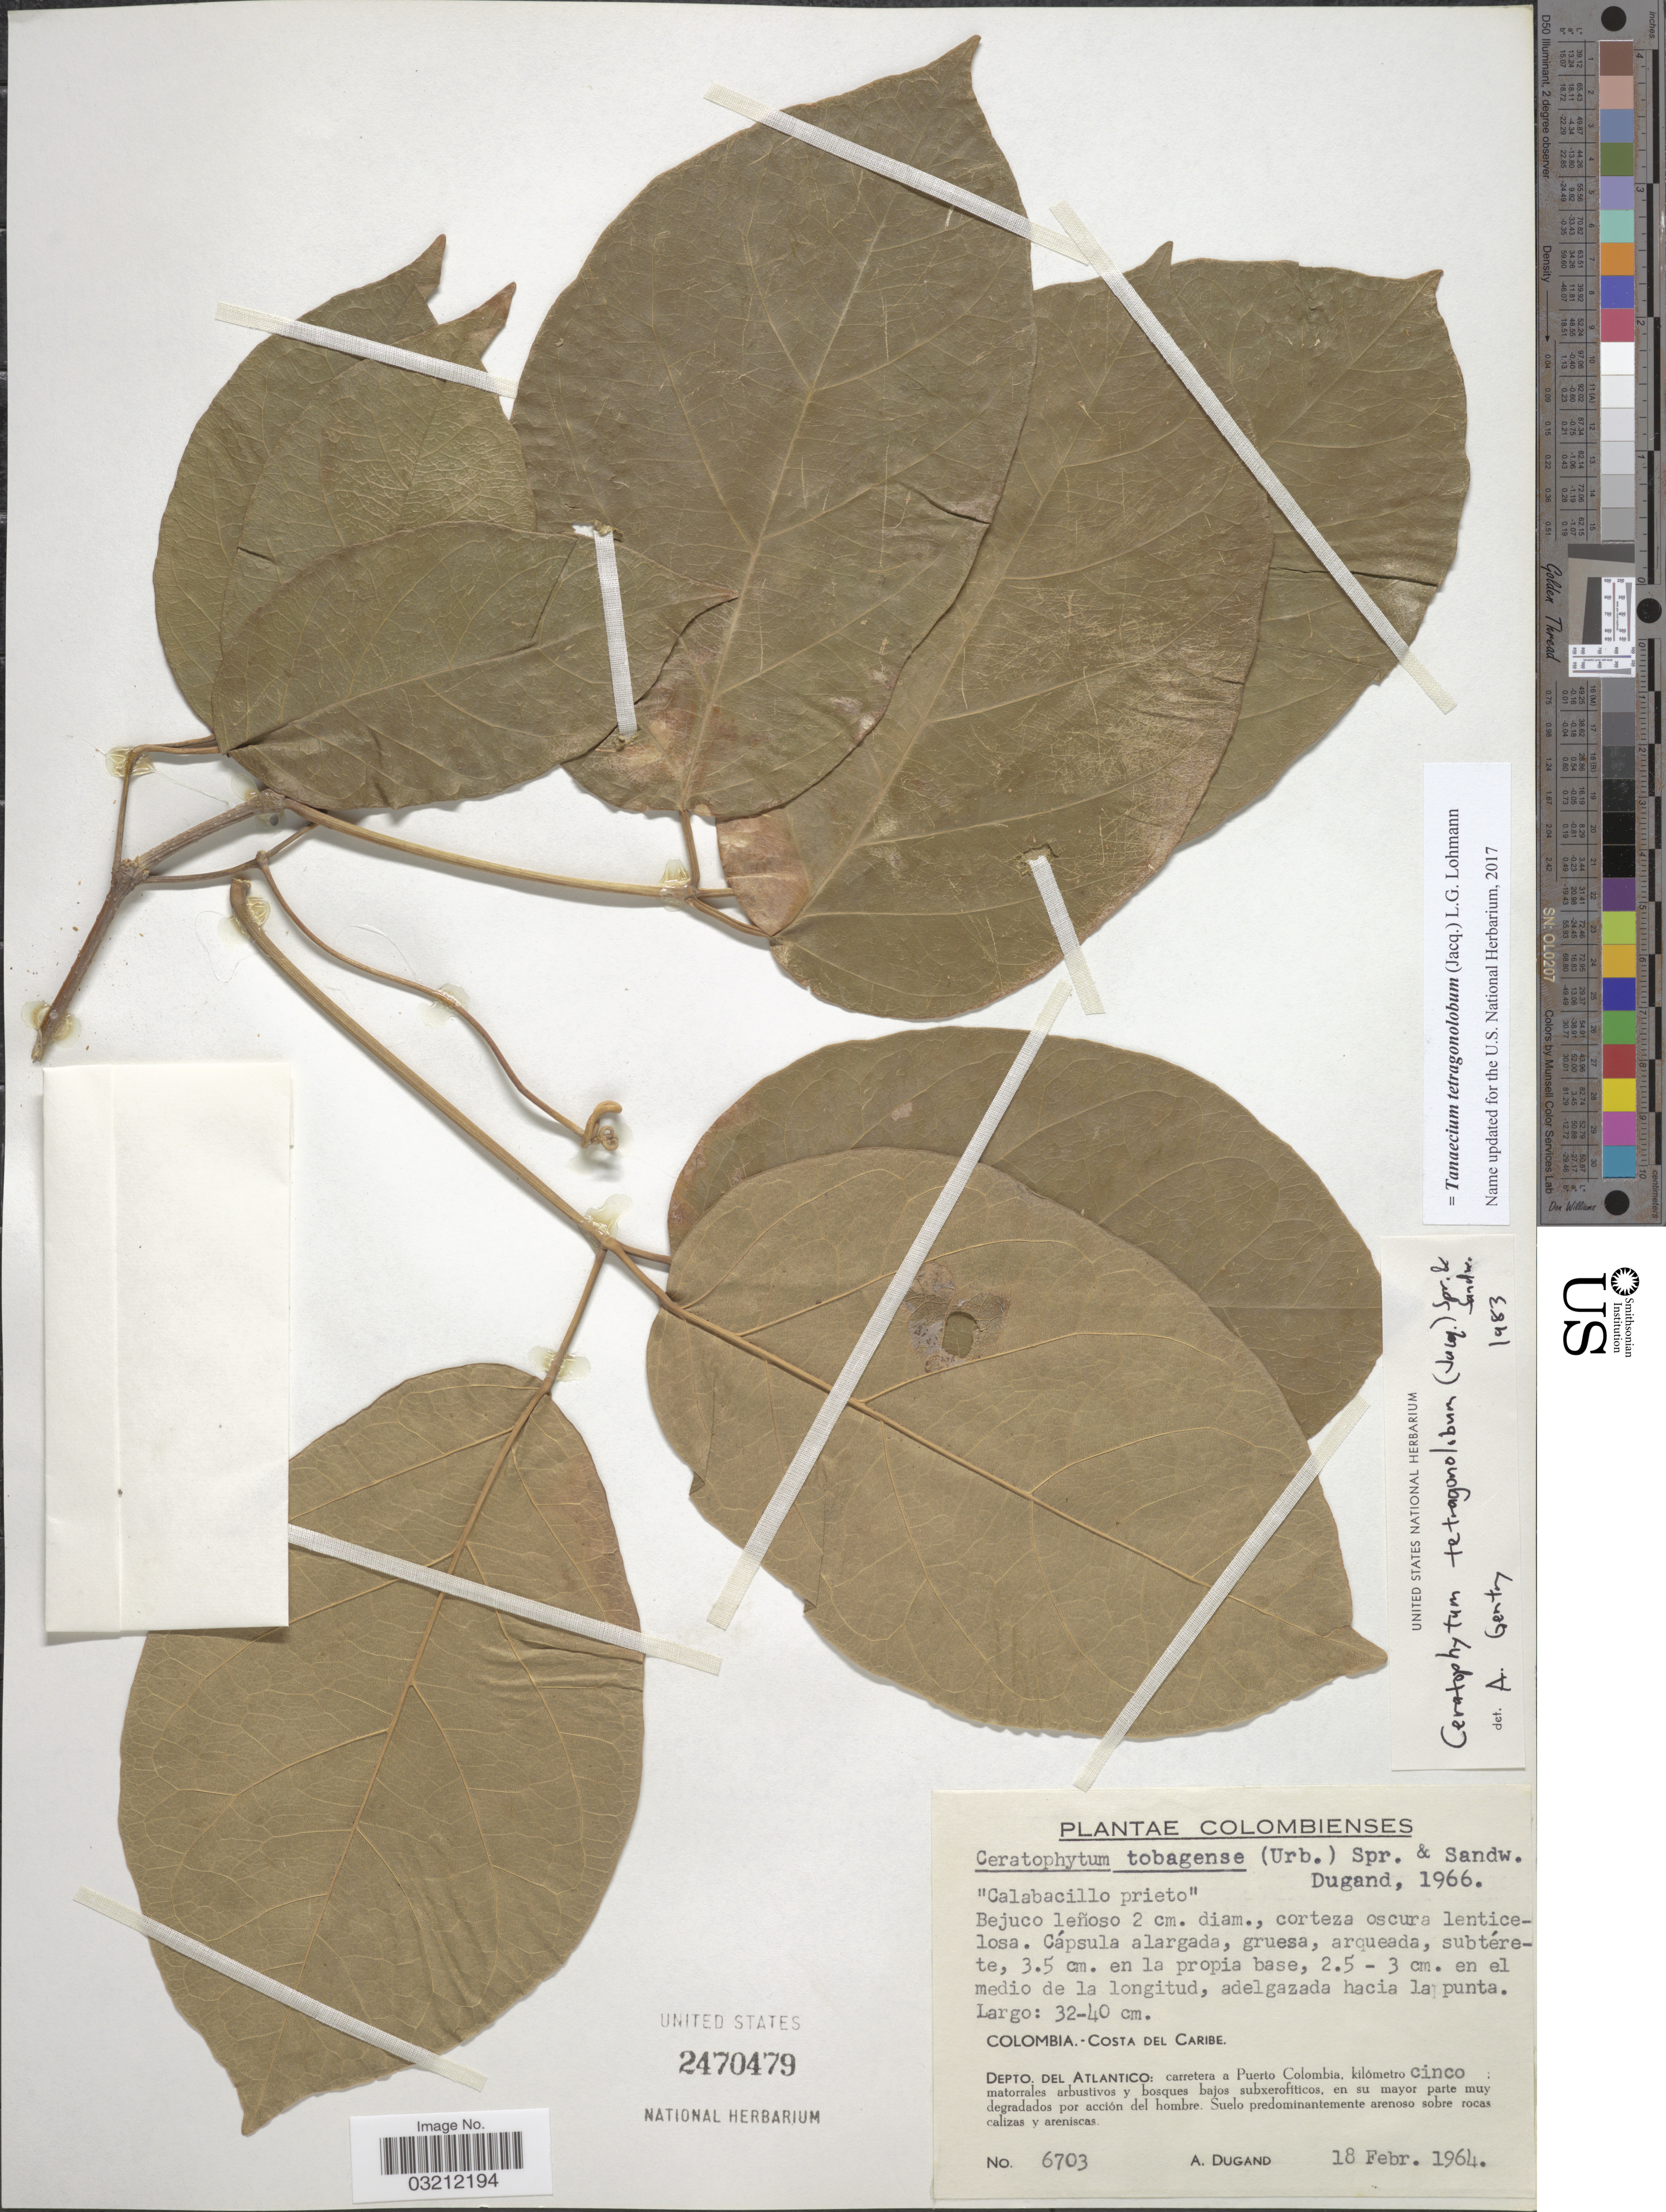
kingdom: Plantae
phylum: Tracheophyta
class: Magnoliopsida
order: Lamiales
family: Bignoniaceae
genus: Tanaecium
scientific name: Tanaecium tetragonolobum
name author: (Jacq.) L.G. Lohmann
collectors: A. Dugand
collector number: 6703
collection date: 1964-02-18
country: Colombia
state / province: Atlántico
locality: Costa del Caribe. Depto. del Atlantico: carretera a Puerto Colombia, kilómetro cinco.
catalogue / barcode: US 2470479